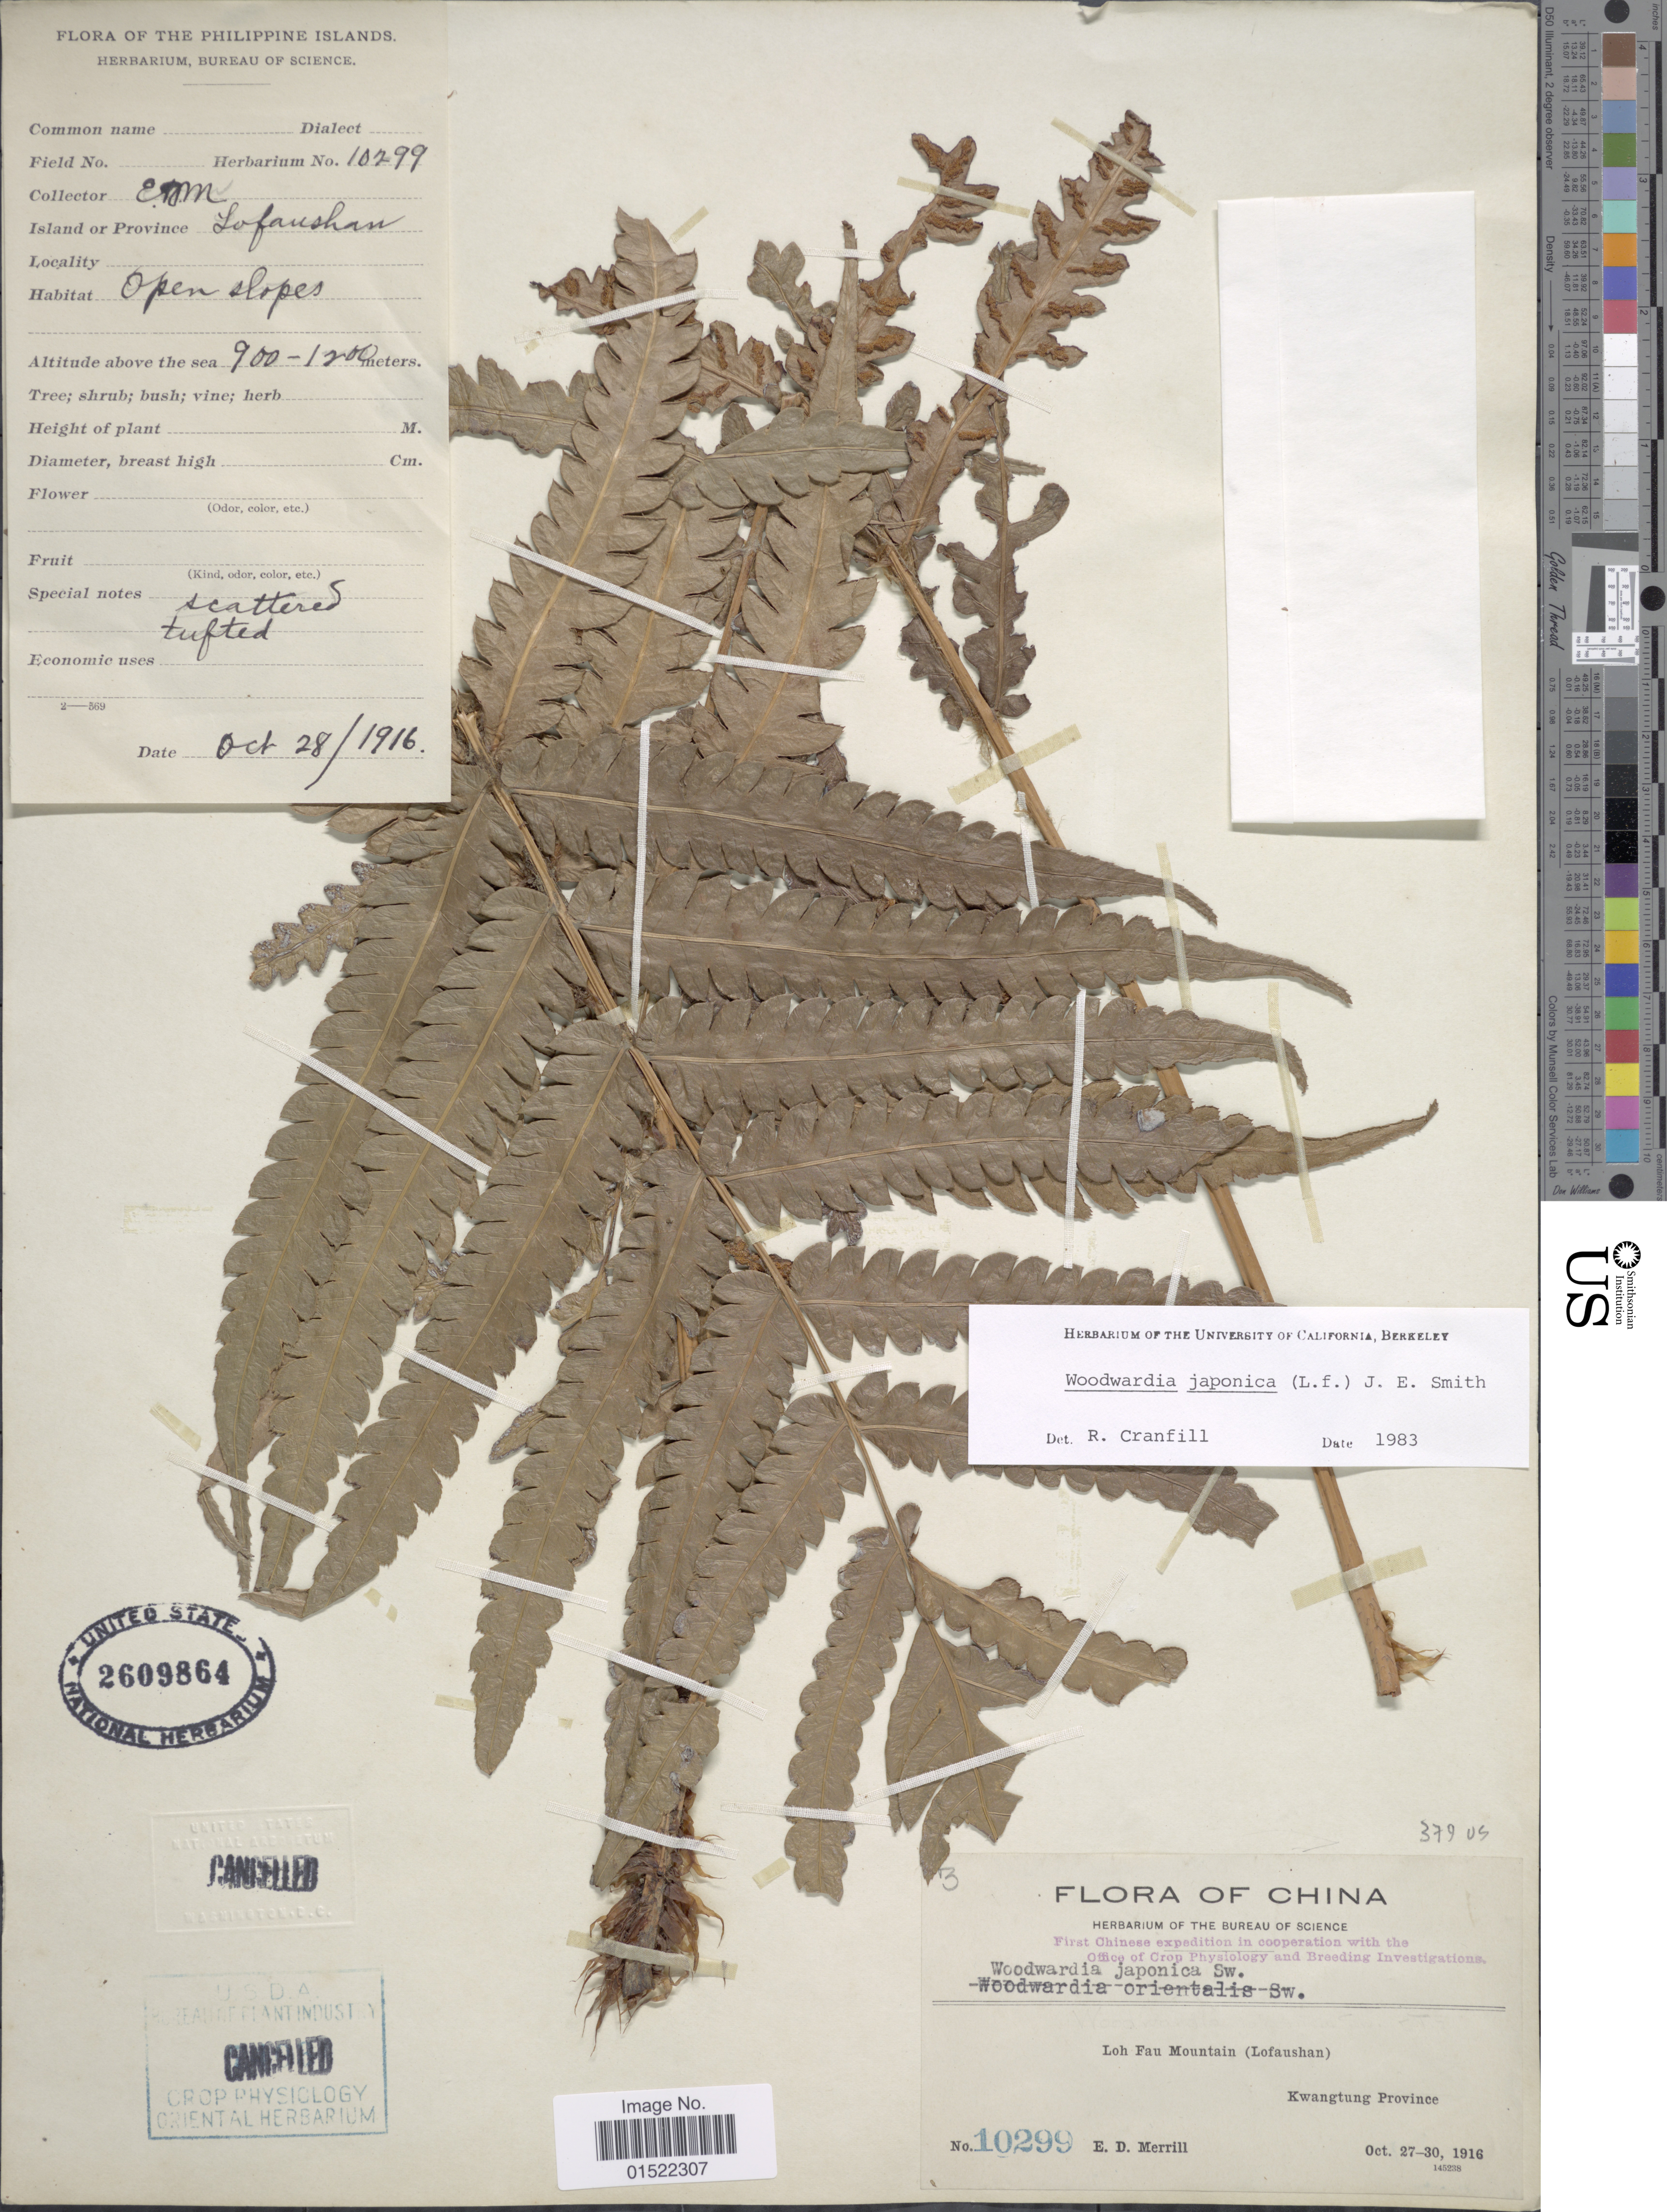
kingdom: Plantae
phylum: Tracheophyta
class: Polypodiopsida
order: Polypodiales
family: Blechnaceae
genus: Woodwardia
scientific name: Woodwardia japonica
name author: (L. f.) Sm.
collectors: E. D. Merrill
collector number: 10299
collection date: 1916-10-28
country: China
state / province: Guangdong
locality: Loh Fau Mountain (Lofaushan), Kwangtung Province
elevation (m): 900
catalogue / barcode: US 2609864